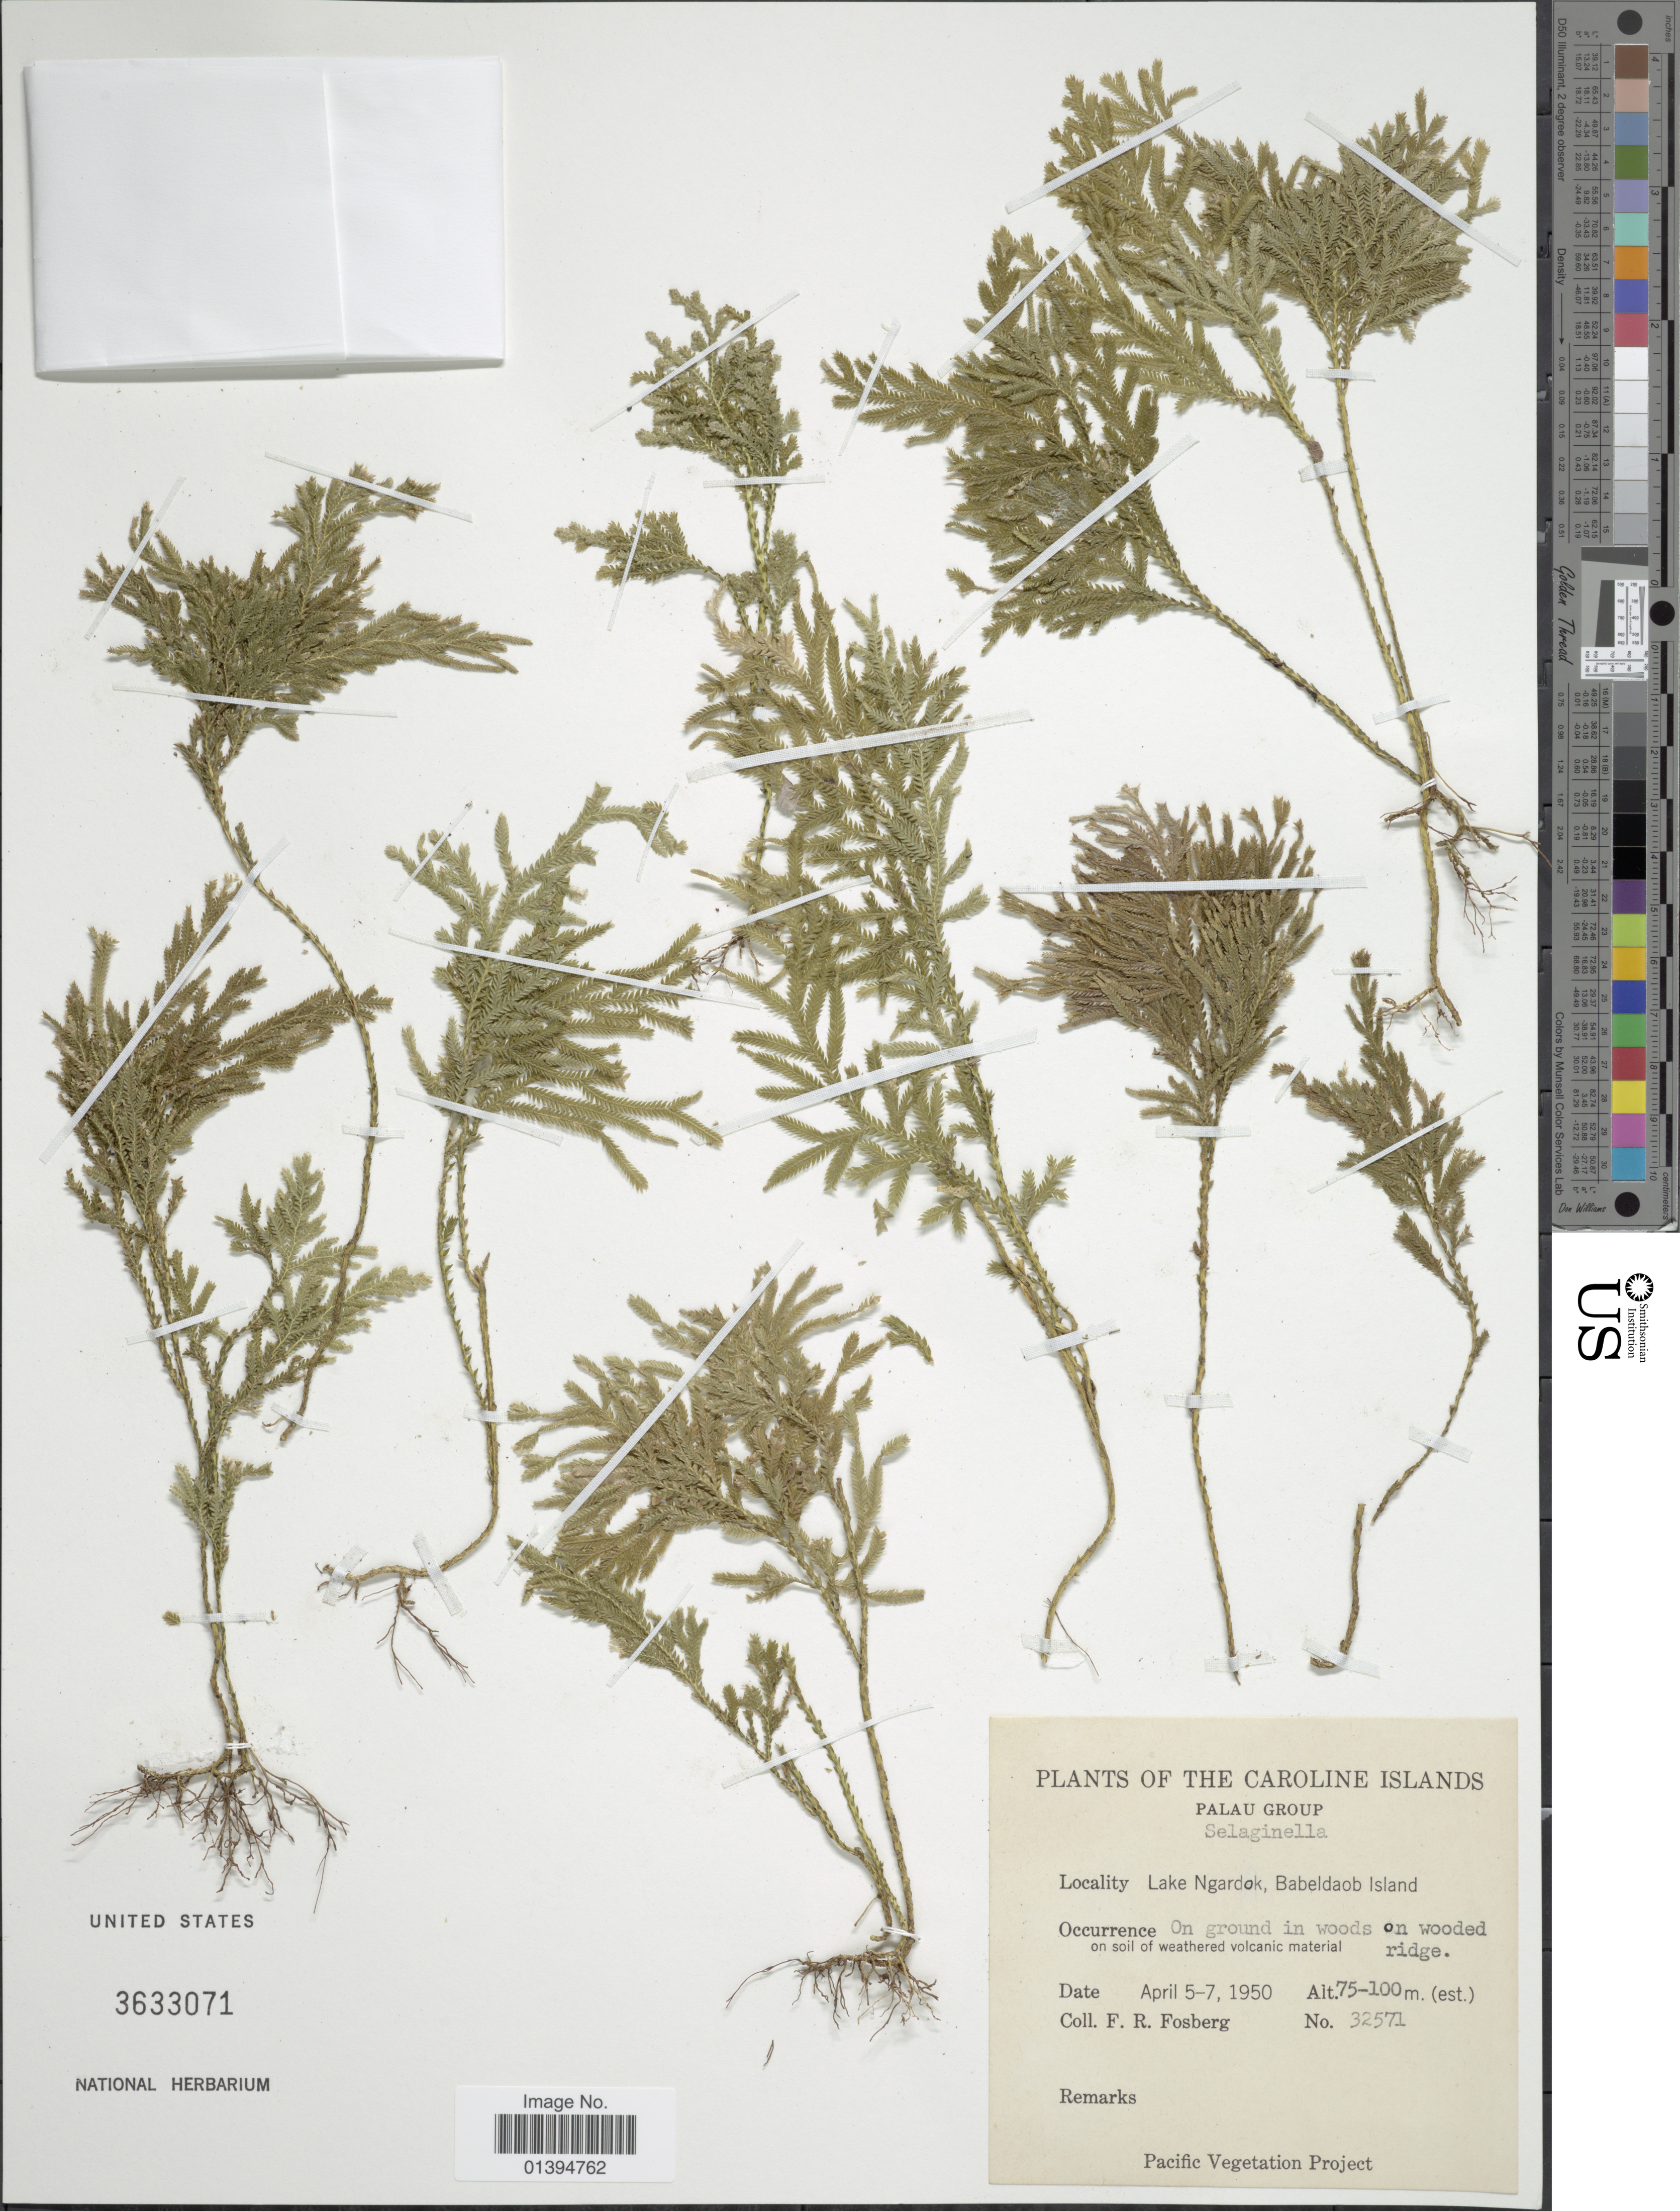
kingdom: Plantae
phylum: Tracheophyta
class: Lycopodiopsida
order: Selaginellales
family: Selaginellaceae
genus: Selaginella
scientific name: Selaginella sp.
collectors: F. R. Fosberg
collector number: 32571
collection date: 1950-04-05/1950-04-07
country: Palau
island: Babeldaob [Babelthuap]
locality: Lake Ngardok, Babeldaob Island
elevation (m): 75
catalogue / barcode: US 3633071